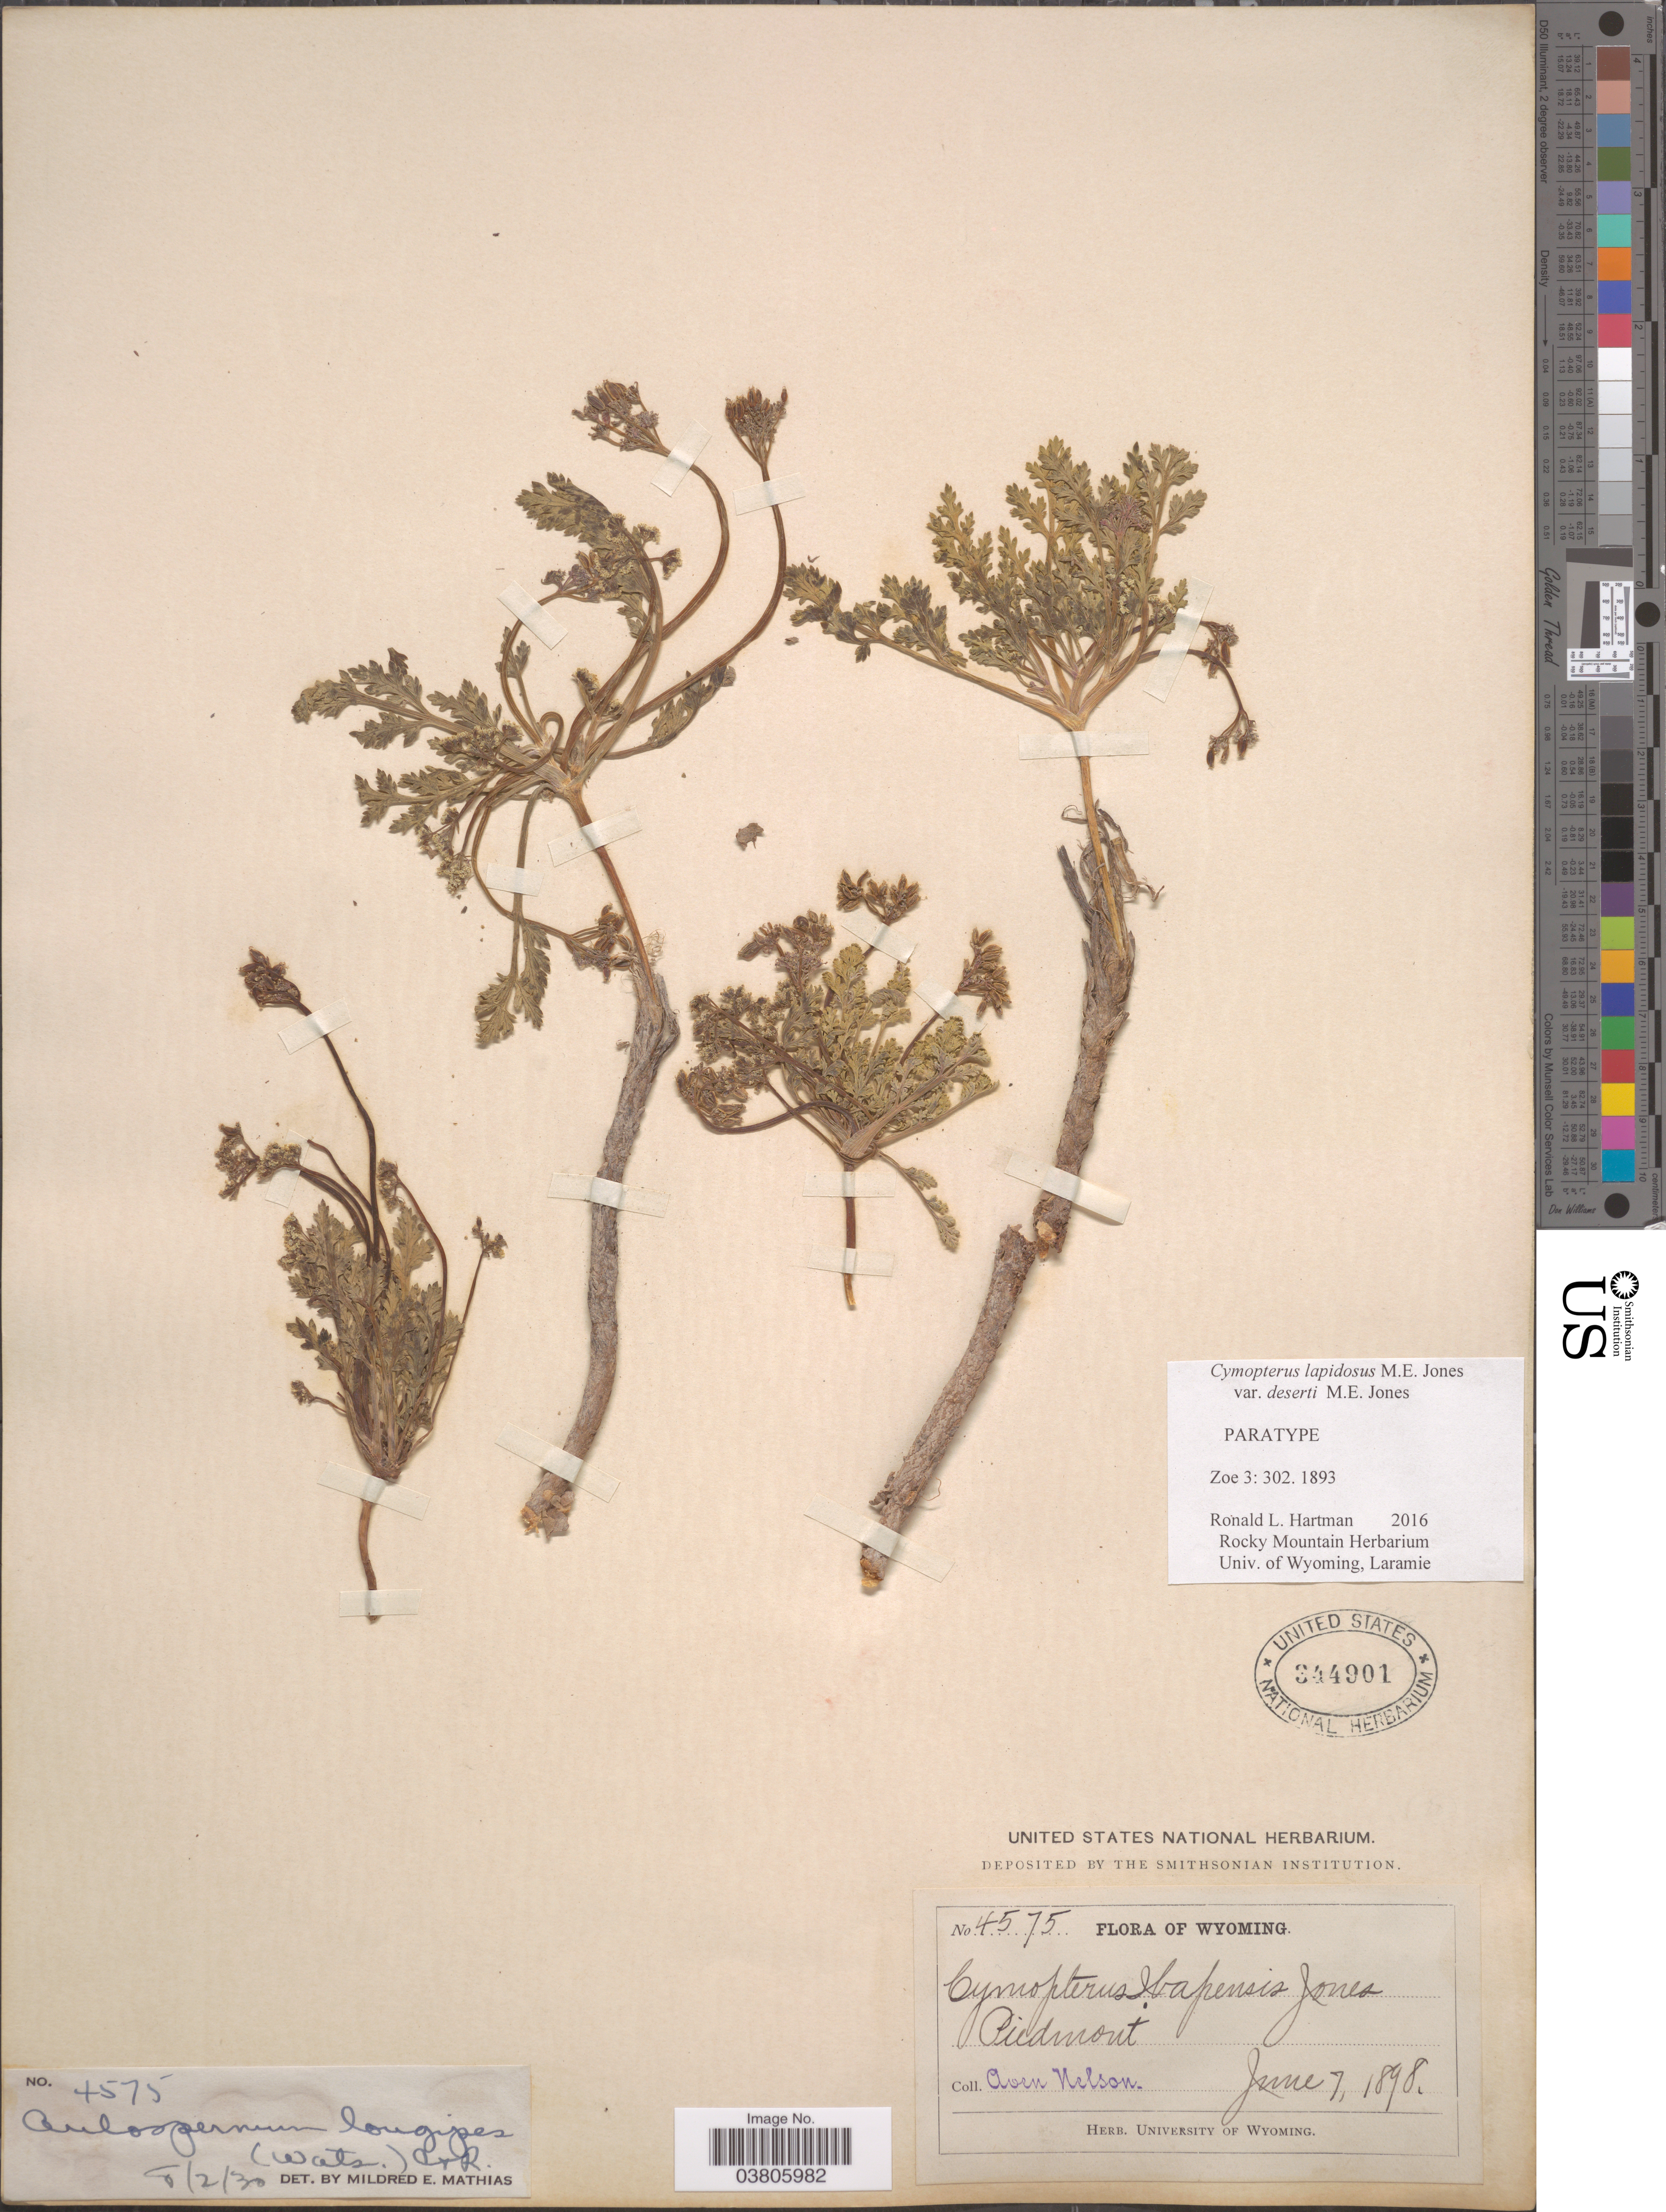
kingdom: Plantae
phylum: Tracheophyta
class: Magnoliopsida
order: Apiales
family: Apiaceae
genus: Cymopterus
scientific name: Cymopterus lapidosus var. deserti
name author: M.E. Jones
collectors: A. Nelson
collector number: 4575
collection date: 1898-06-07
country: United States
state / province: Wyoming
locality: Piedmont.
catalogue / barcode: US 344901